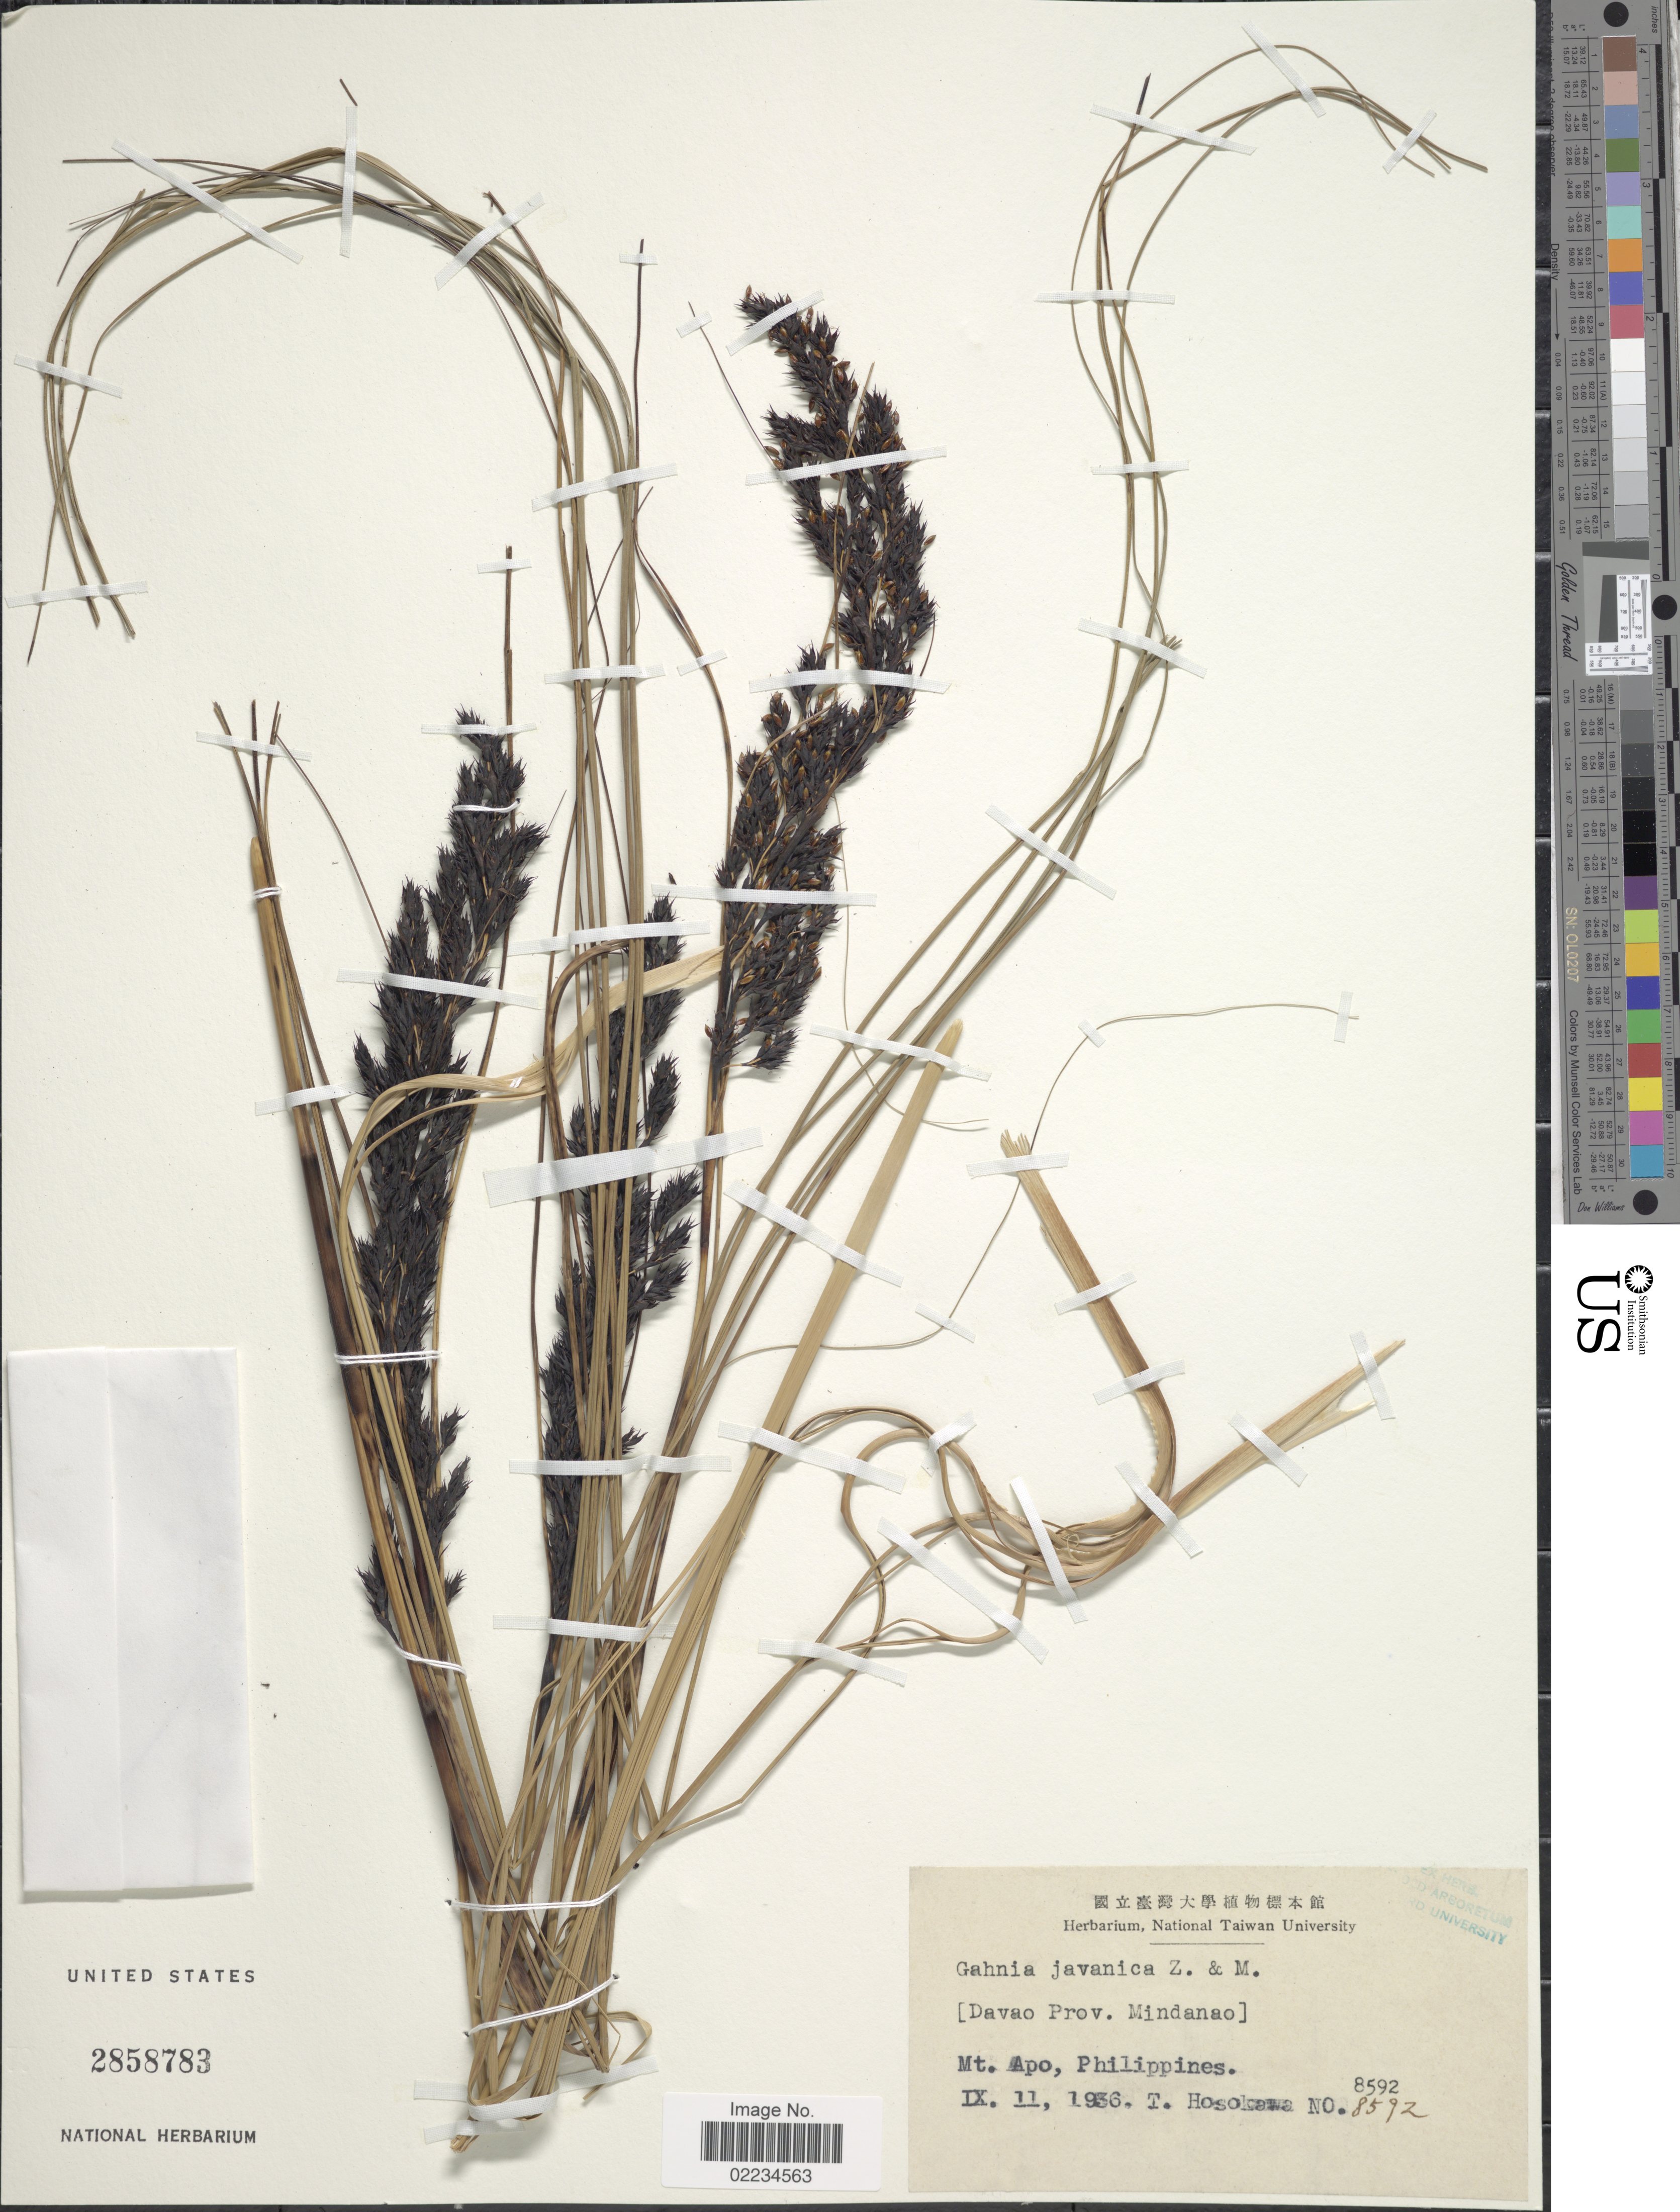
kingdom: Plantae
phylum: Tracheophyta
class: Liliopsida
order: Poales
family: Cyperaceae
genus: Gahnia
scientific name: Gahnia javanica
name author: Moritzi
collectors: T. Hosokawa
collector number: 8592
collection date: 1936-09-11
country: Philippines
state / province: Davao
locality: [Mindanao], Mt Apo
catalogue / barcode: US 2858783